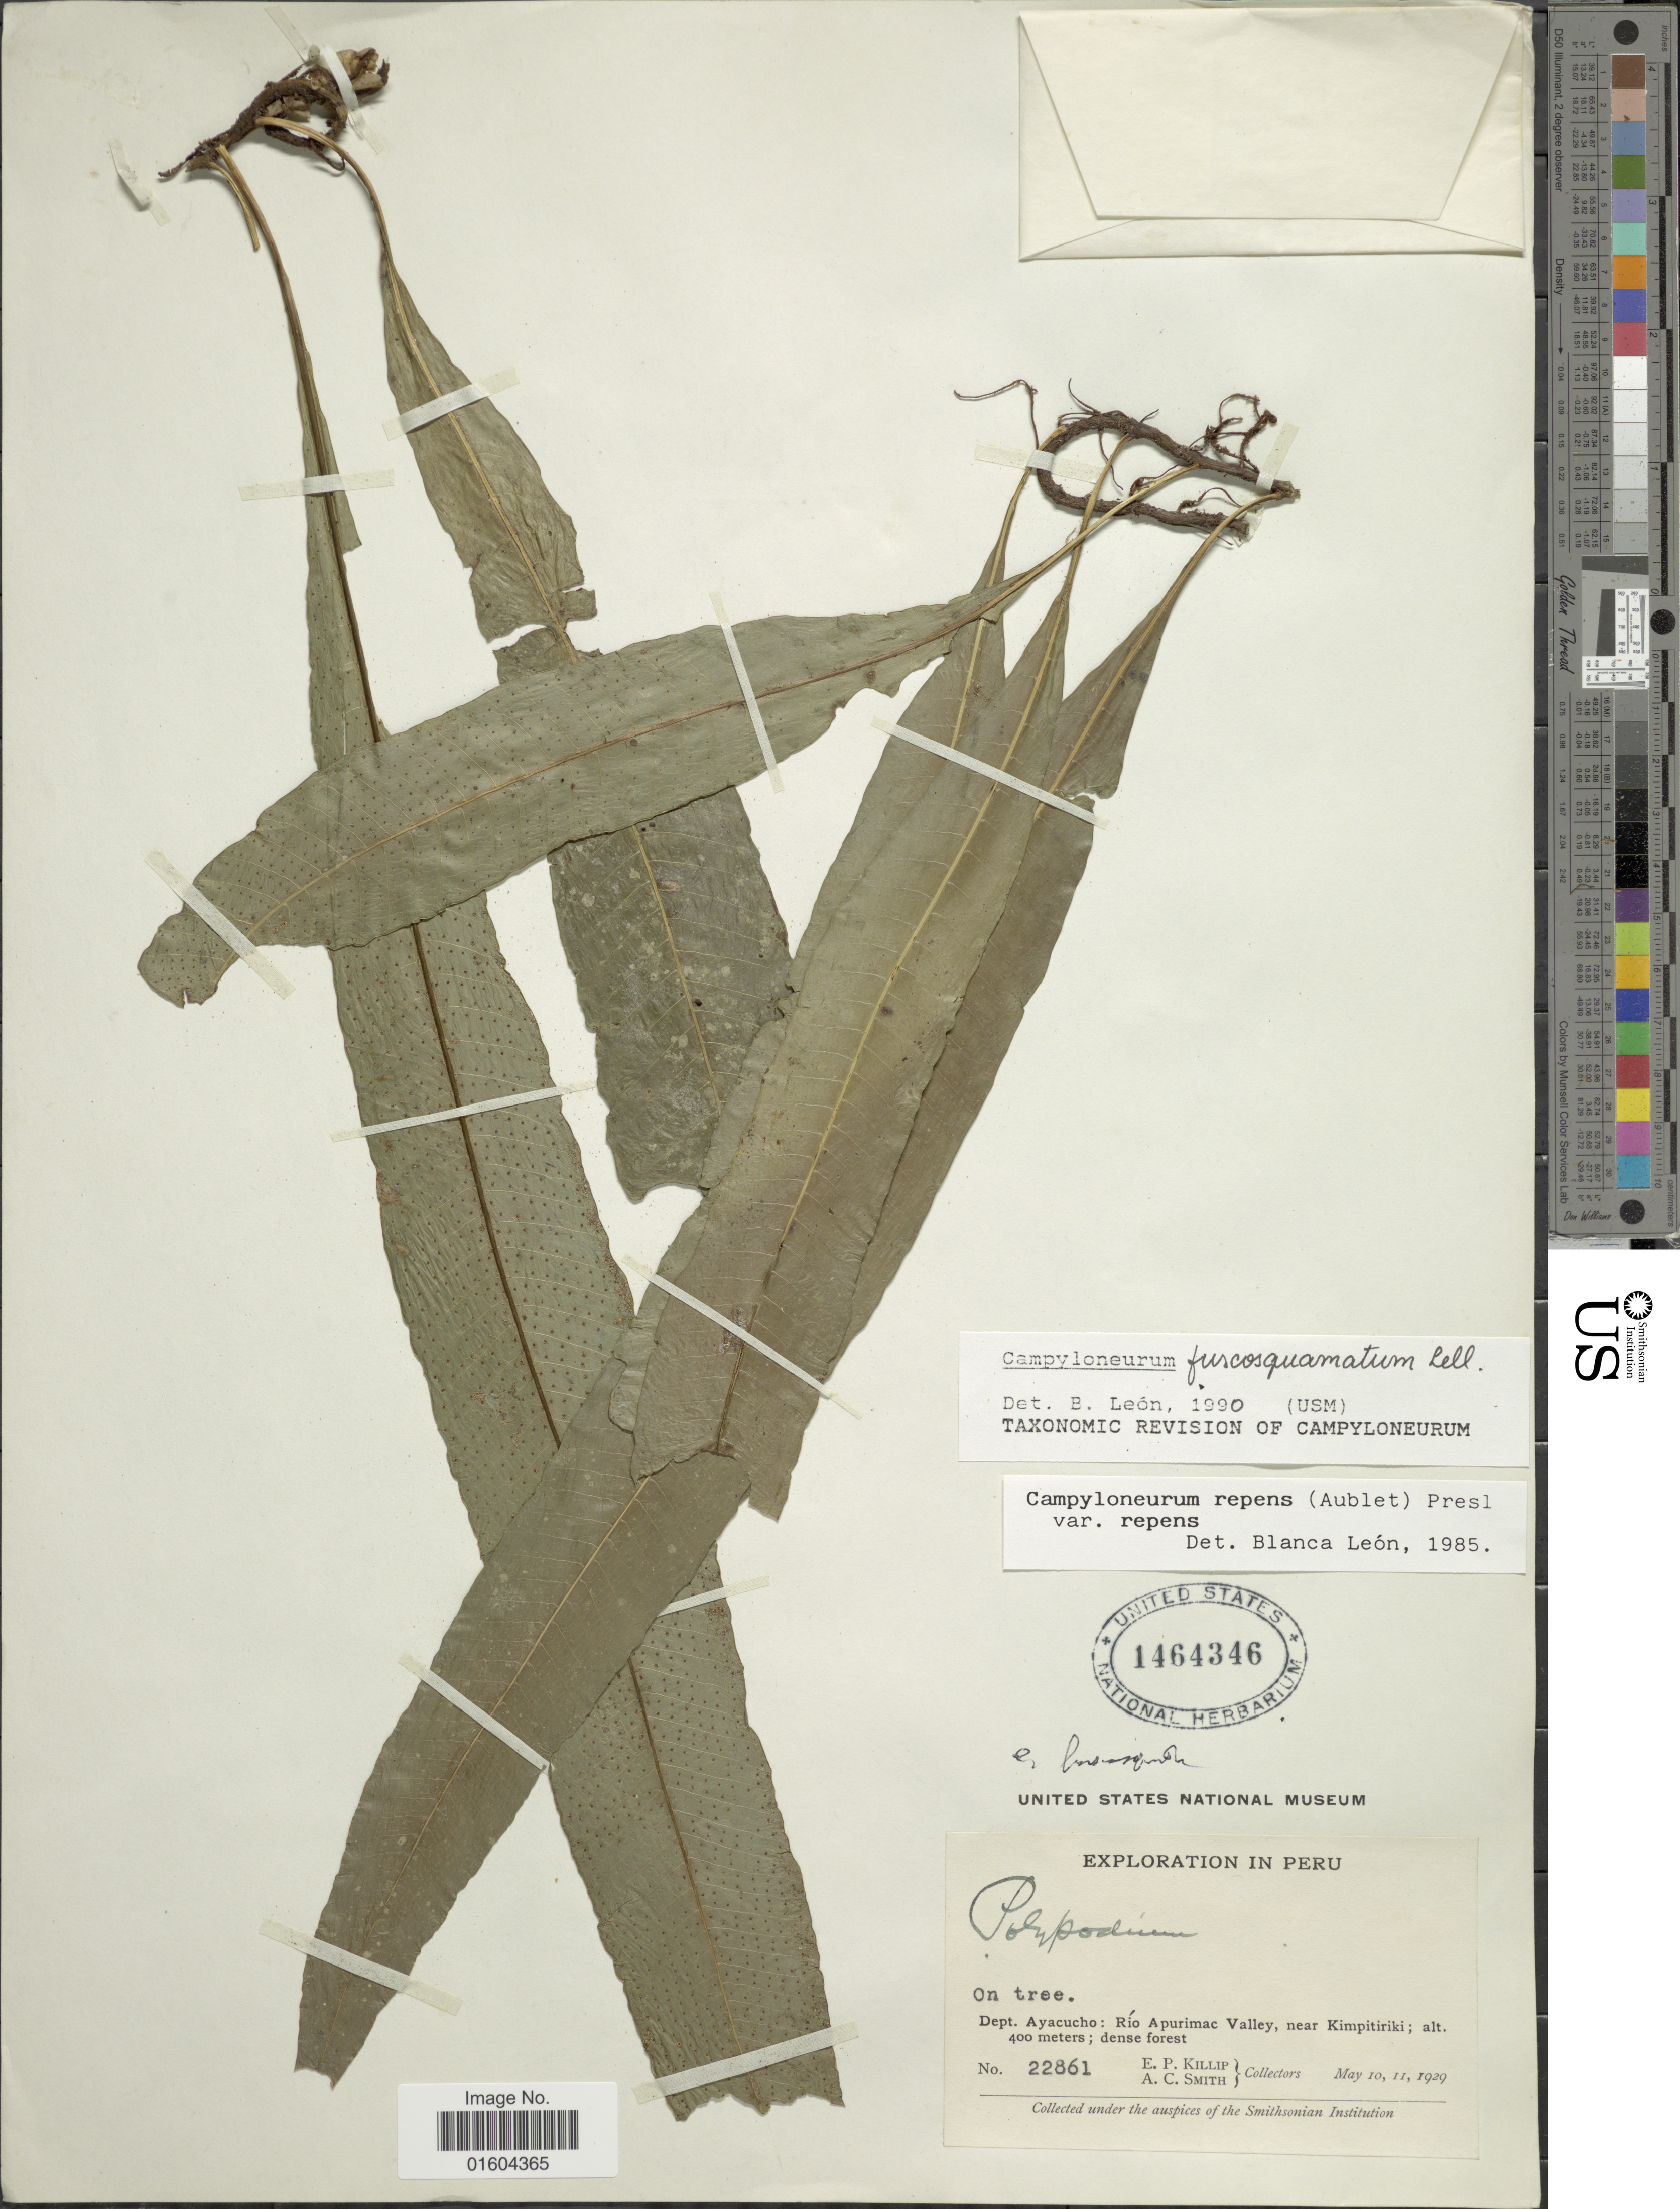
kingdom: Plantae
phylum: Tracheophyta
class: Polypodiopsida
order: Polypodiales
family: Polypodiaceae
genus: Campyloneurum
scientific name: Campyloneurum fuscosquamatum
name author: Lellinger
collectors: E. P. Killip & A. C. Smith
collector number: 22861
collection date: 1929-05-10/1929-10-11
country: Peru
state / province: Ayacucho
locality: Peru, Dept. Ayacucho: Rio Apurimac Valley, near Kimpitiriki.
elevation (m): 400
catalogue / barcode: US 1464346